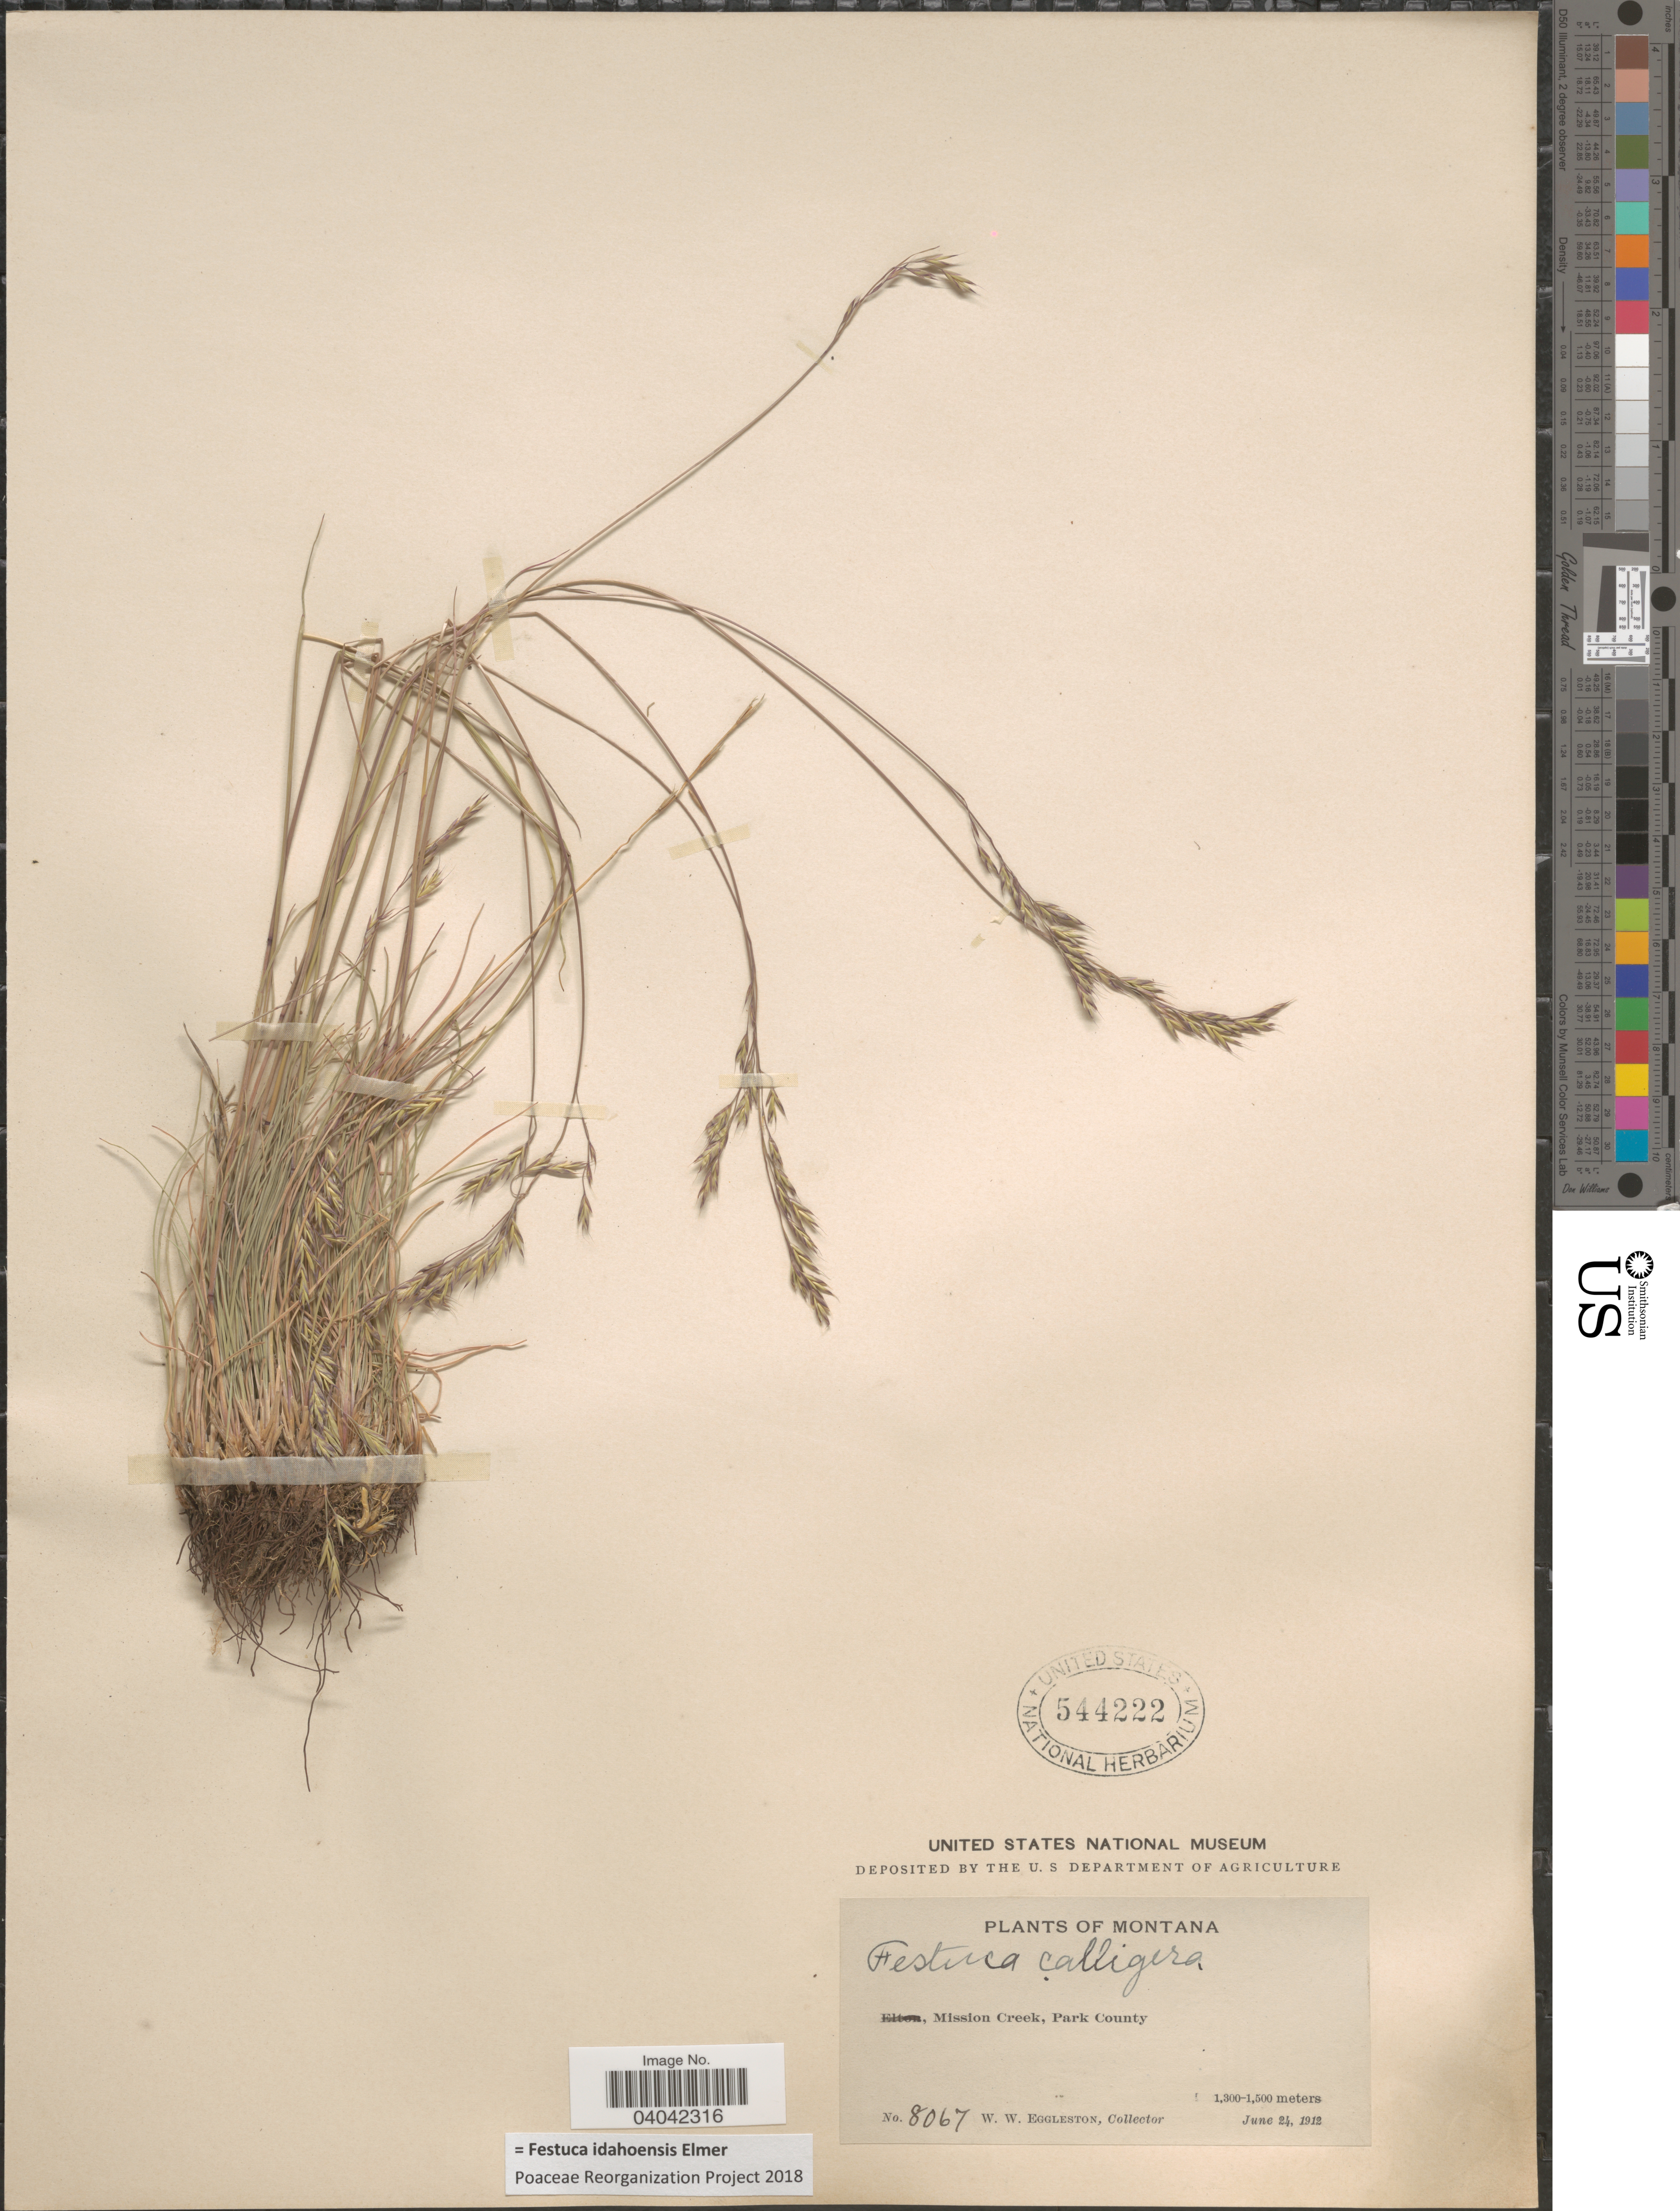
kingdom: Plantae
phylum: Tracheophyta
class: Liliopsida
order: Poales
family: Poaceae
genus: Festuca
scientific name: Festuca idahoensis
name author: Elmer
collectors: W. W. Eggleston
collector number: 8067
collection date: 1912-06-24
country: United States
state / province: Montana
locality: Mission Creek, Park County.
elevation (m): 1300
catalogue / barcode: US 544222